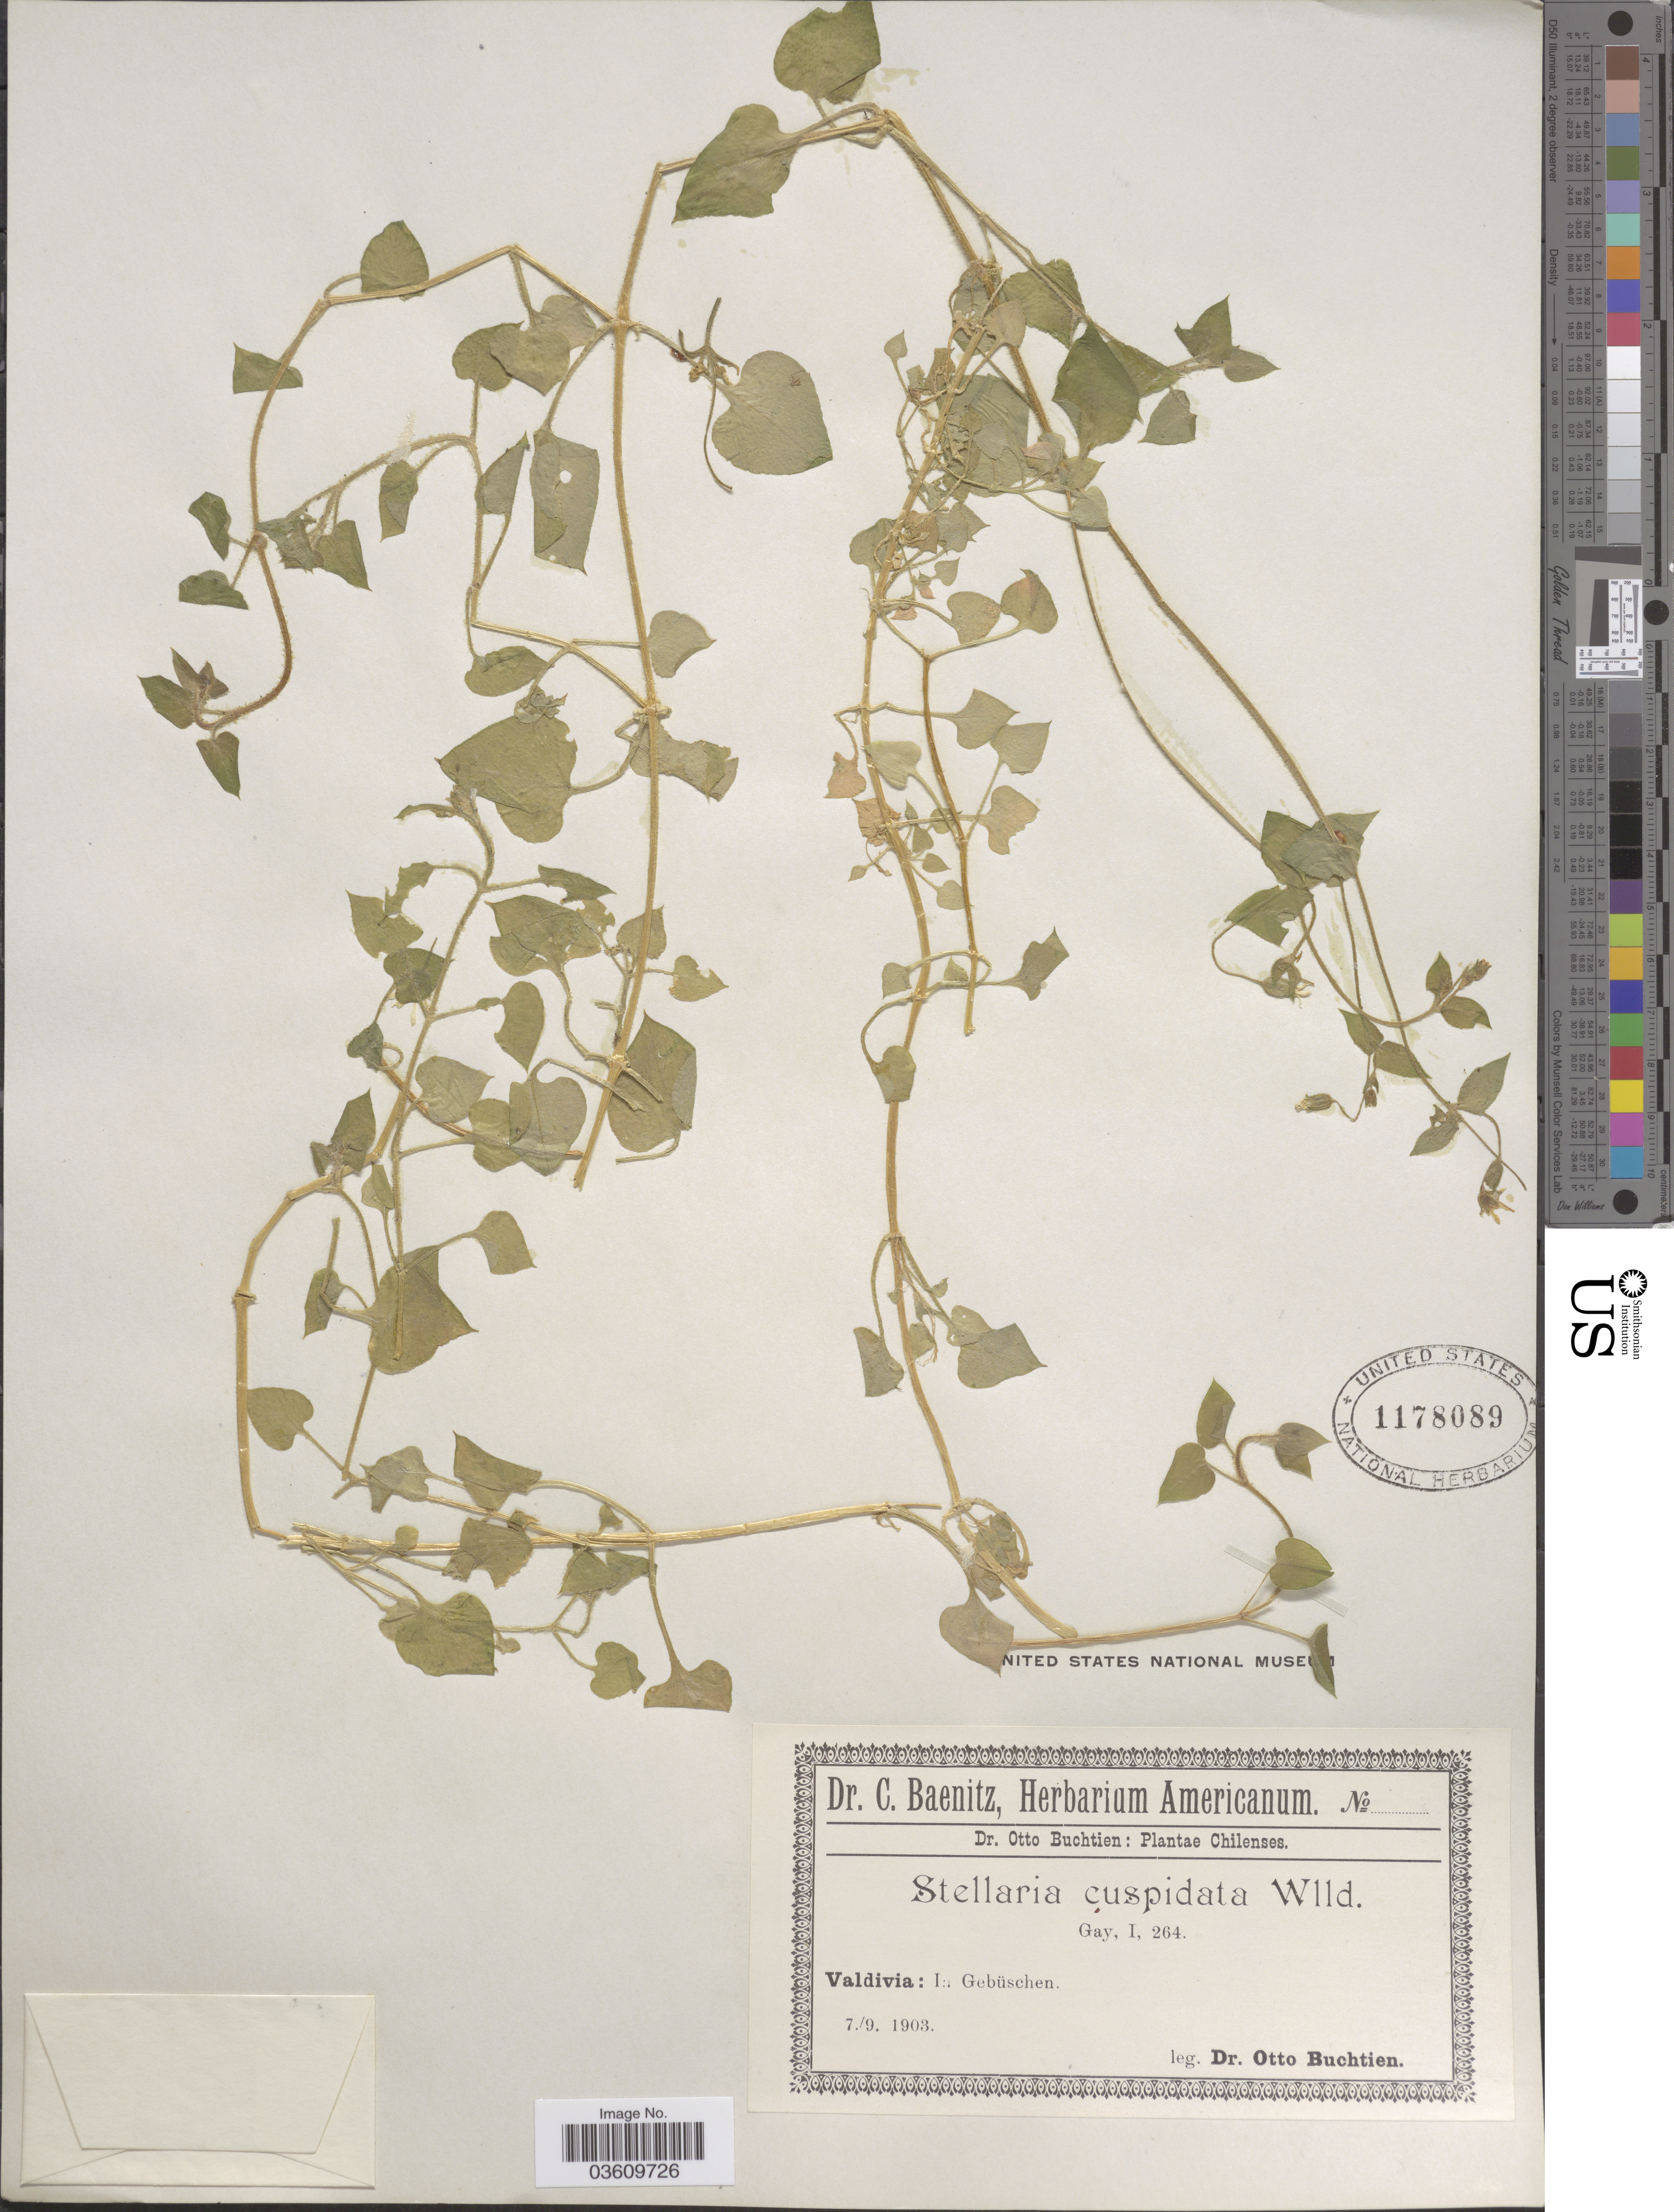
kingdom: Plantae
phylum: Tracheophyta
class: Magnoliopsida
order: Caryophyllales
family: Caryophyllaceae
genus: Stellaria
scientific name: Stellaria cuspidata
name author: Willd. ex Schltdl.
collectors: O. Buchtien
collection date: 1903-09-07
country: Chile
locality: Valdivia: I. Gebüschen.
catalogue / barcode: US 1178089